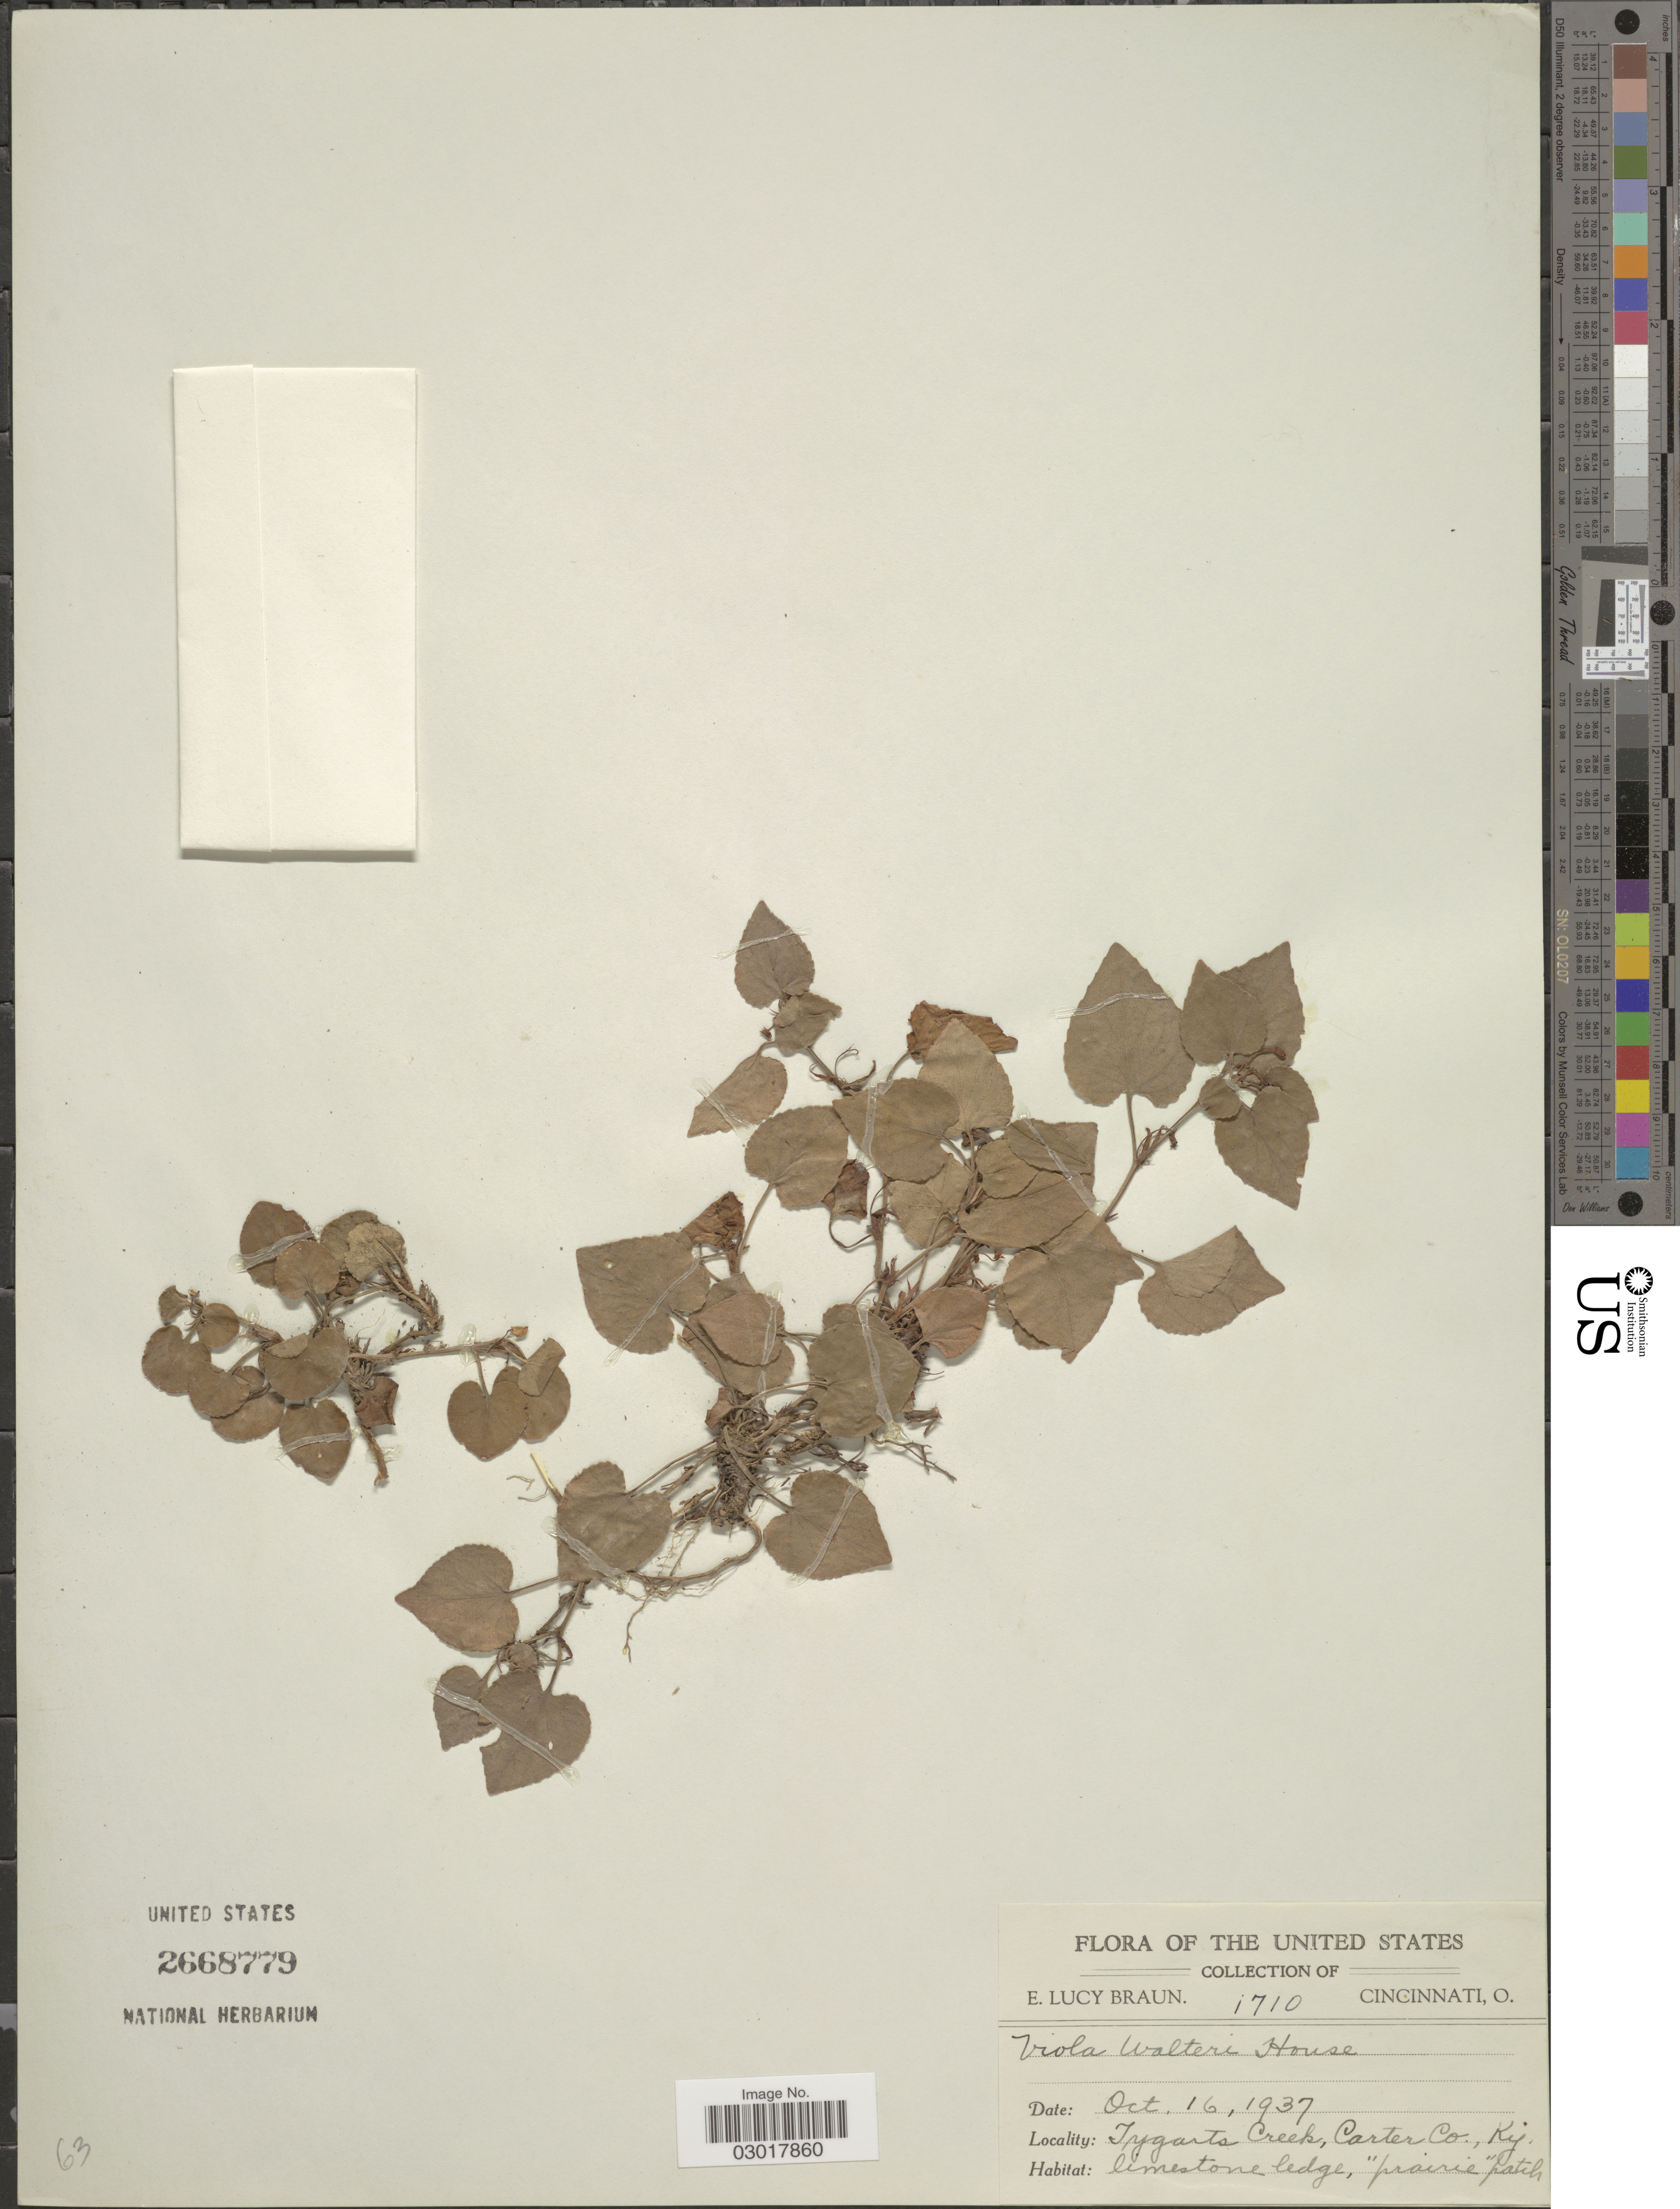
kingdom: Plantae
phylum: Tracheophyta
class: Magnoliopsida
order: Malpighiales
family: Violaceae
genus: Viola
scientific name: Viola walteri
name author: House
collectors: E. L. Braun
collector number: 1710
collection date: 1937-10-16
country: United States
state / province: Kentucky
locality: Tygarts Creek, Carter Co.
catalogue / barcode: US 2668779